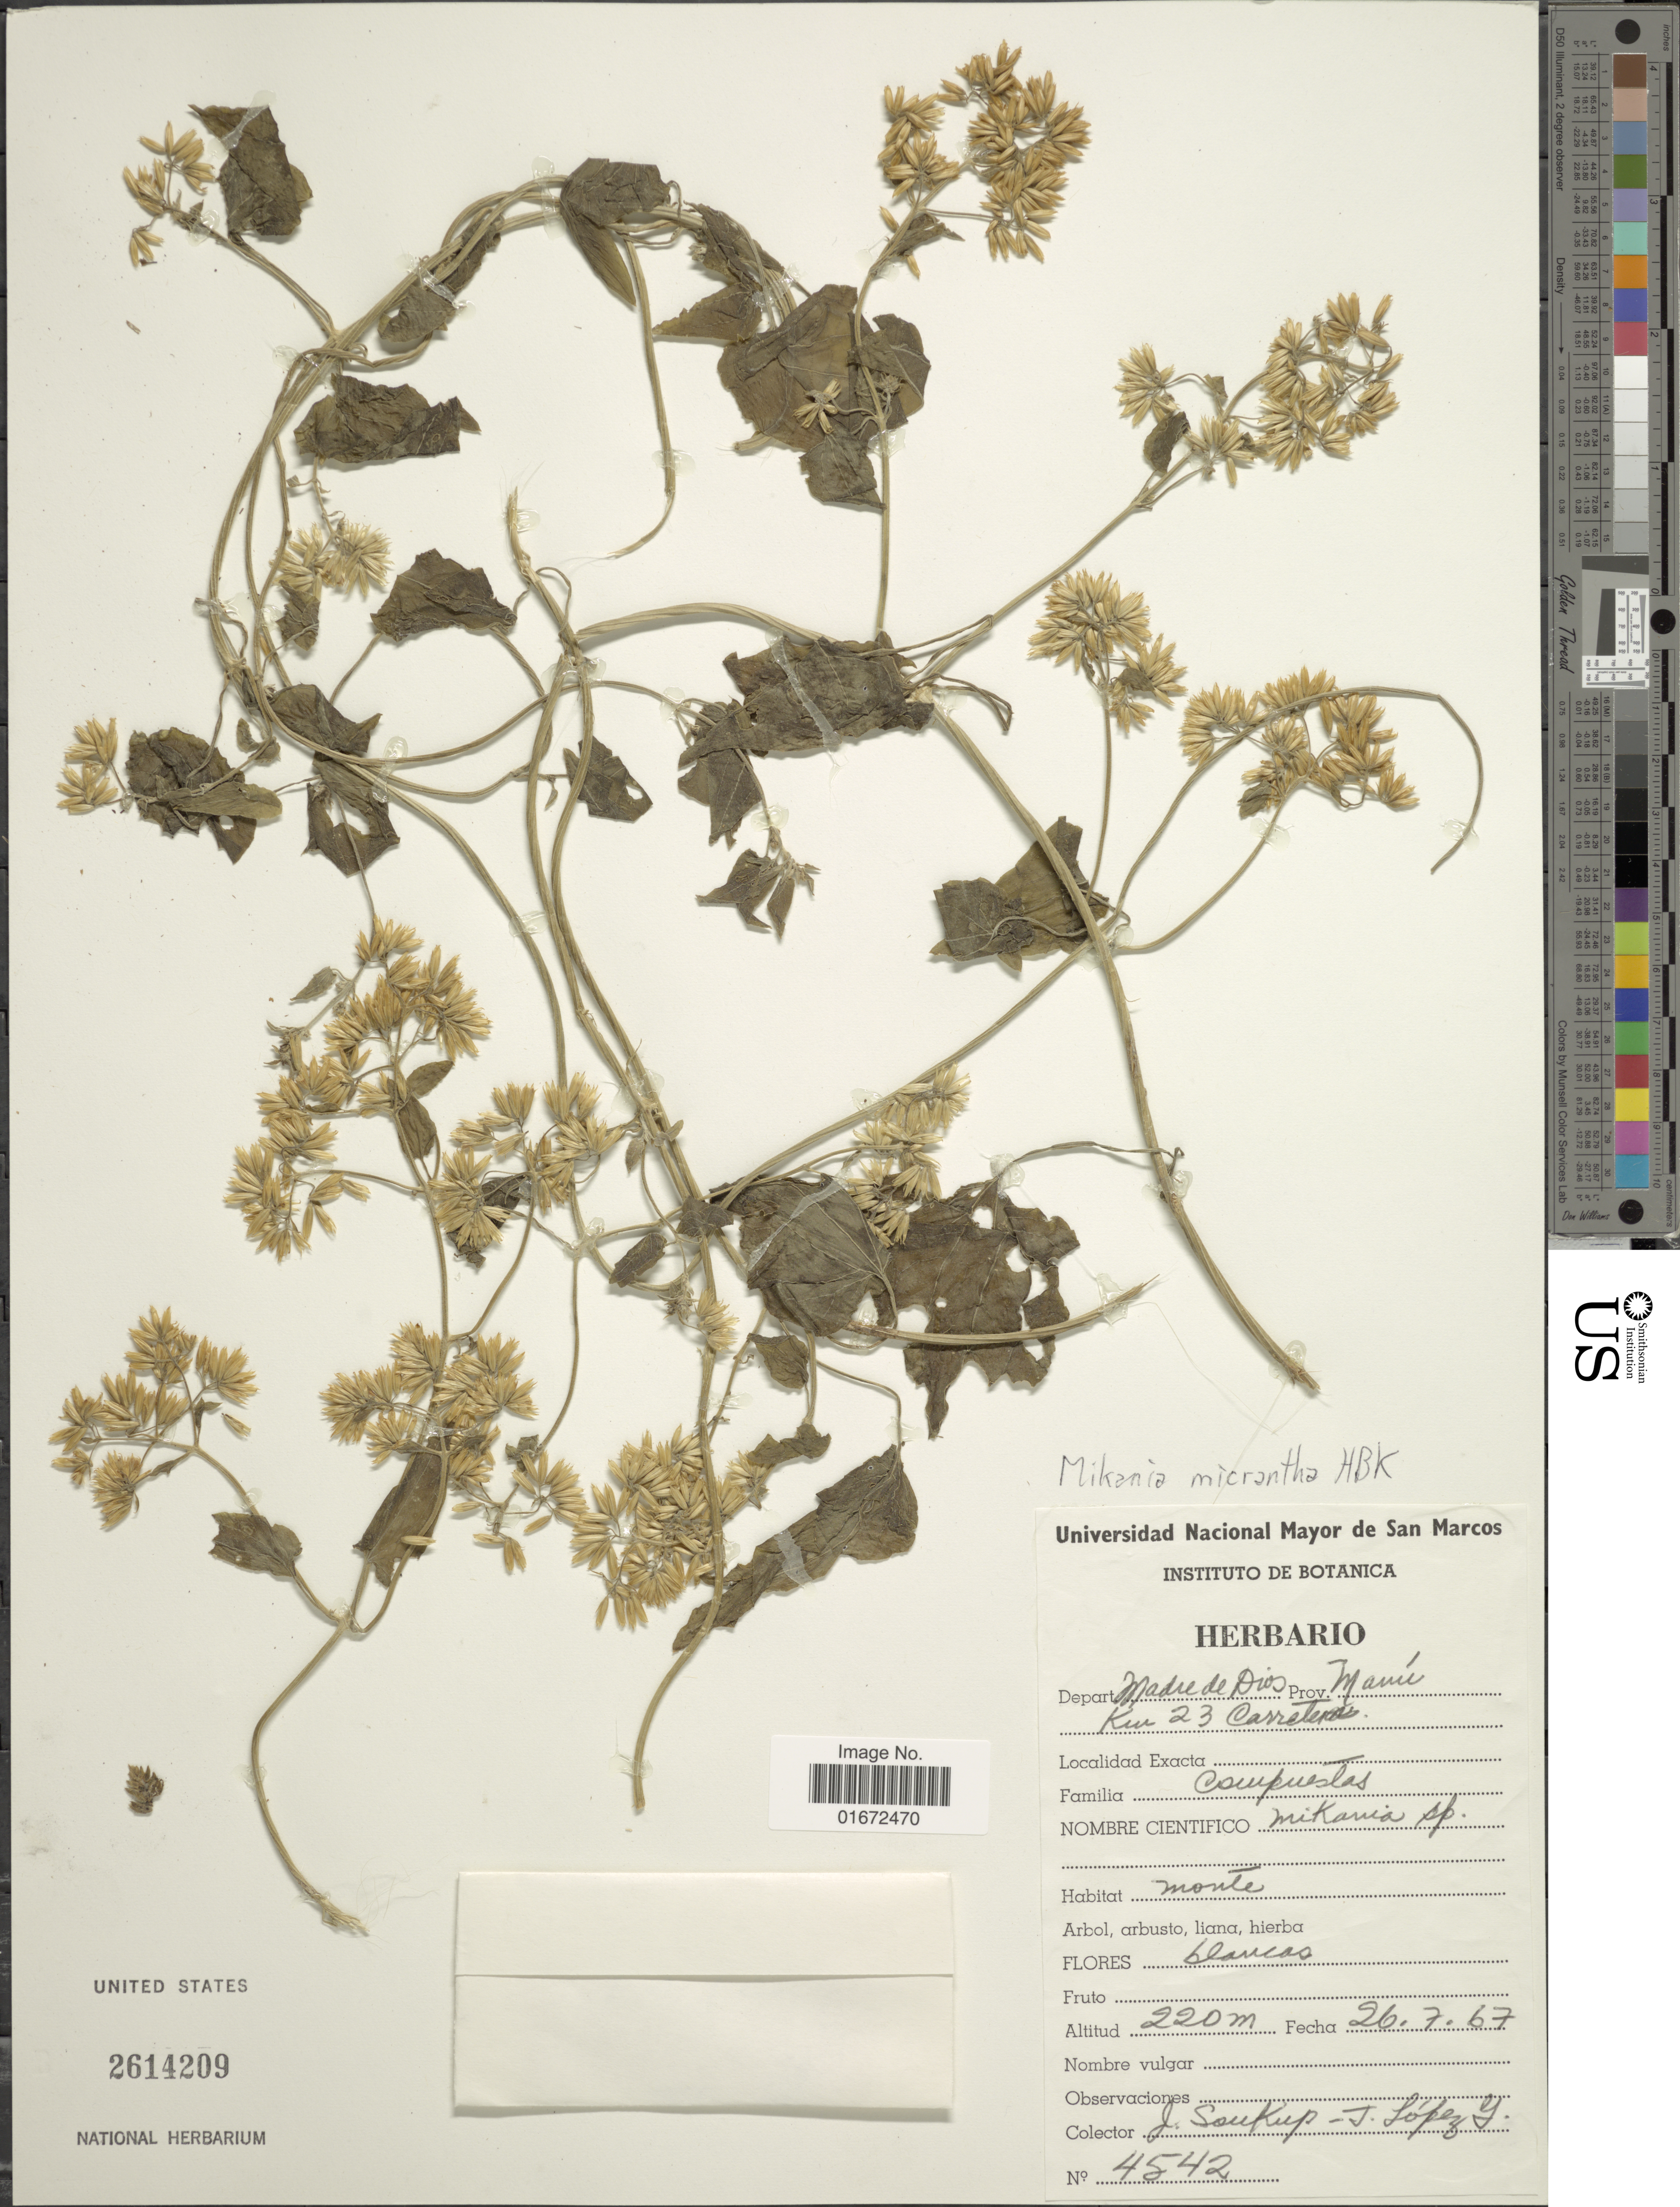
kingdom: Plantae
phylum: Tracheophyta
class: Magnoliopsida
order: Asterales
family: Asteraceae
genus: Mikania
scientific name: Mikania micrantha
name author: Kunth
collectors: J. Soukup & J. López G.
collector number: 4542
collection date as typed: Transcribed d/m/y: 26/7/67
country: Peru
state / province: Madre de Dios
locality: Km. 23 Carretera, Prov. Manú, Depart. Madre de Dios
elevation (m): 220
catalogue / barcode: US 2614209